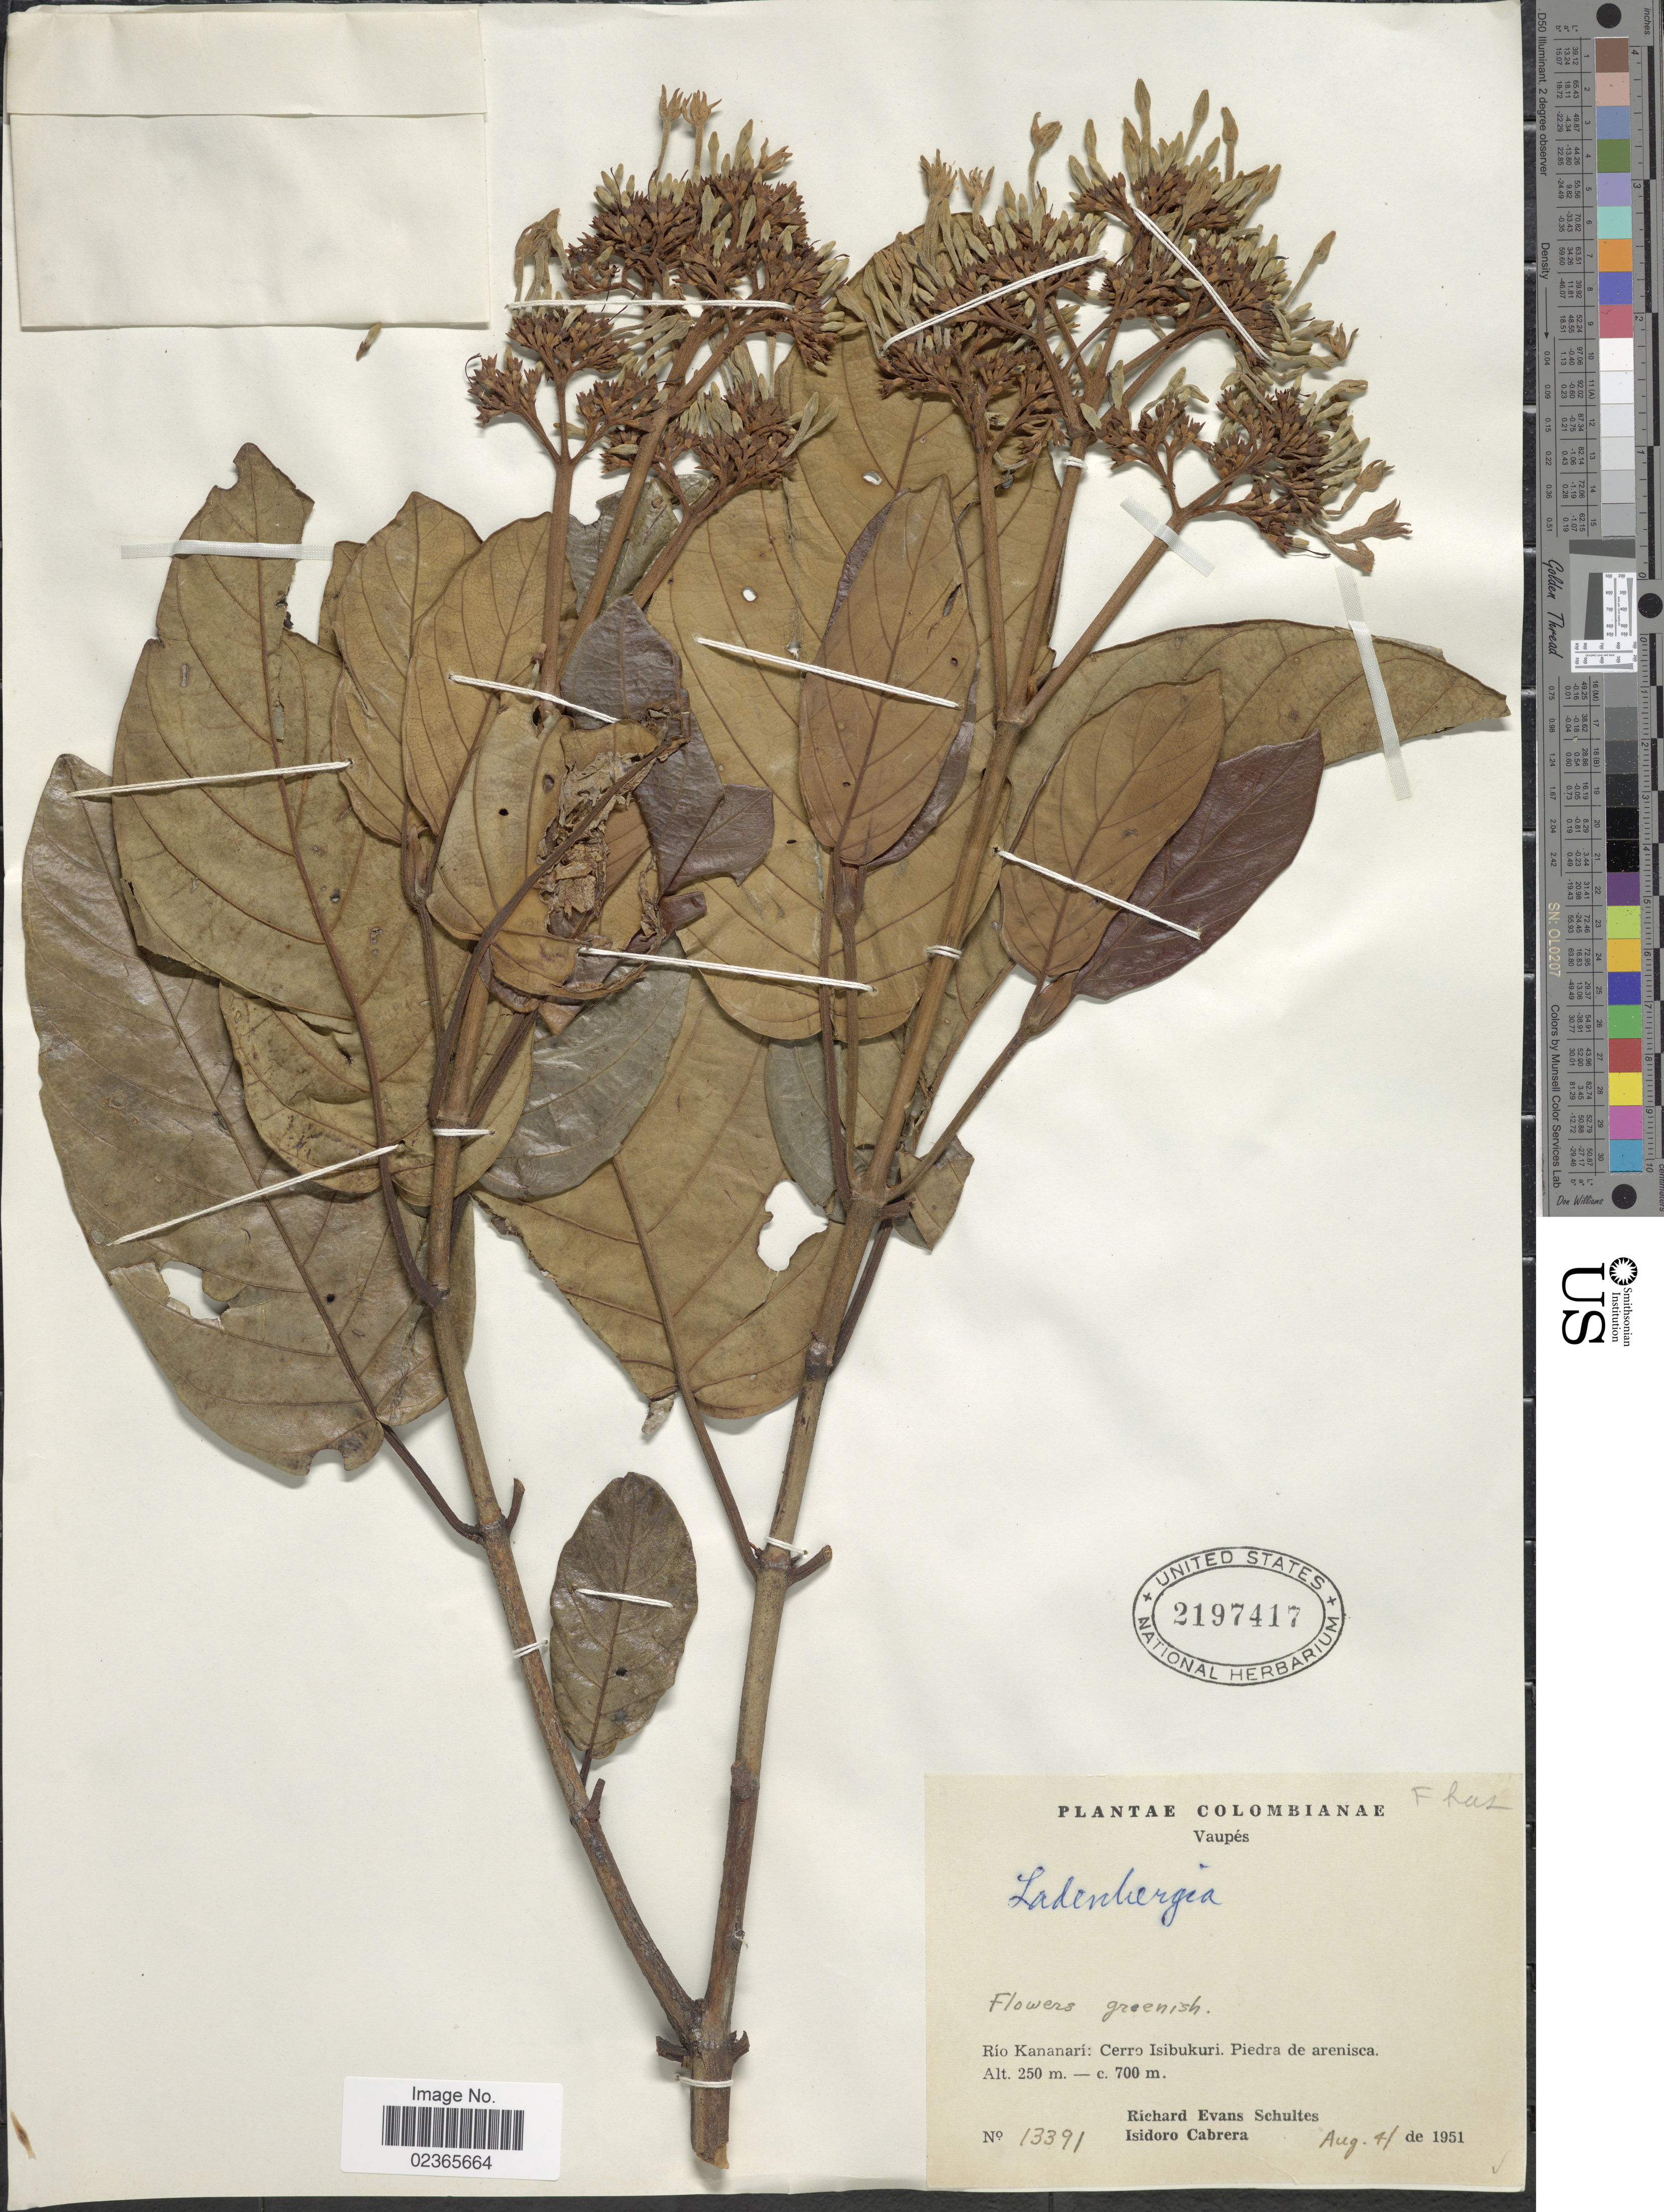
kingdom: Plantae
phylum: Tracheophyta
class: Magnoliopsida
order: Gentianales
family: Rubiaceae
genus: Ladenbergia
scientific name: Ladenbergia sp.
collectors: R. E. Schultes & I. Cabrera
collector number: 13391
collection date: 1951-08-04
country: Colombia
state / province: Vaupés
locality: Rio Kananari: Cerro Isibukuri. Piedra de arenisca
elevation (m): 250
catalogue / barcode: US 2197417